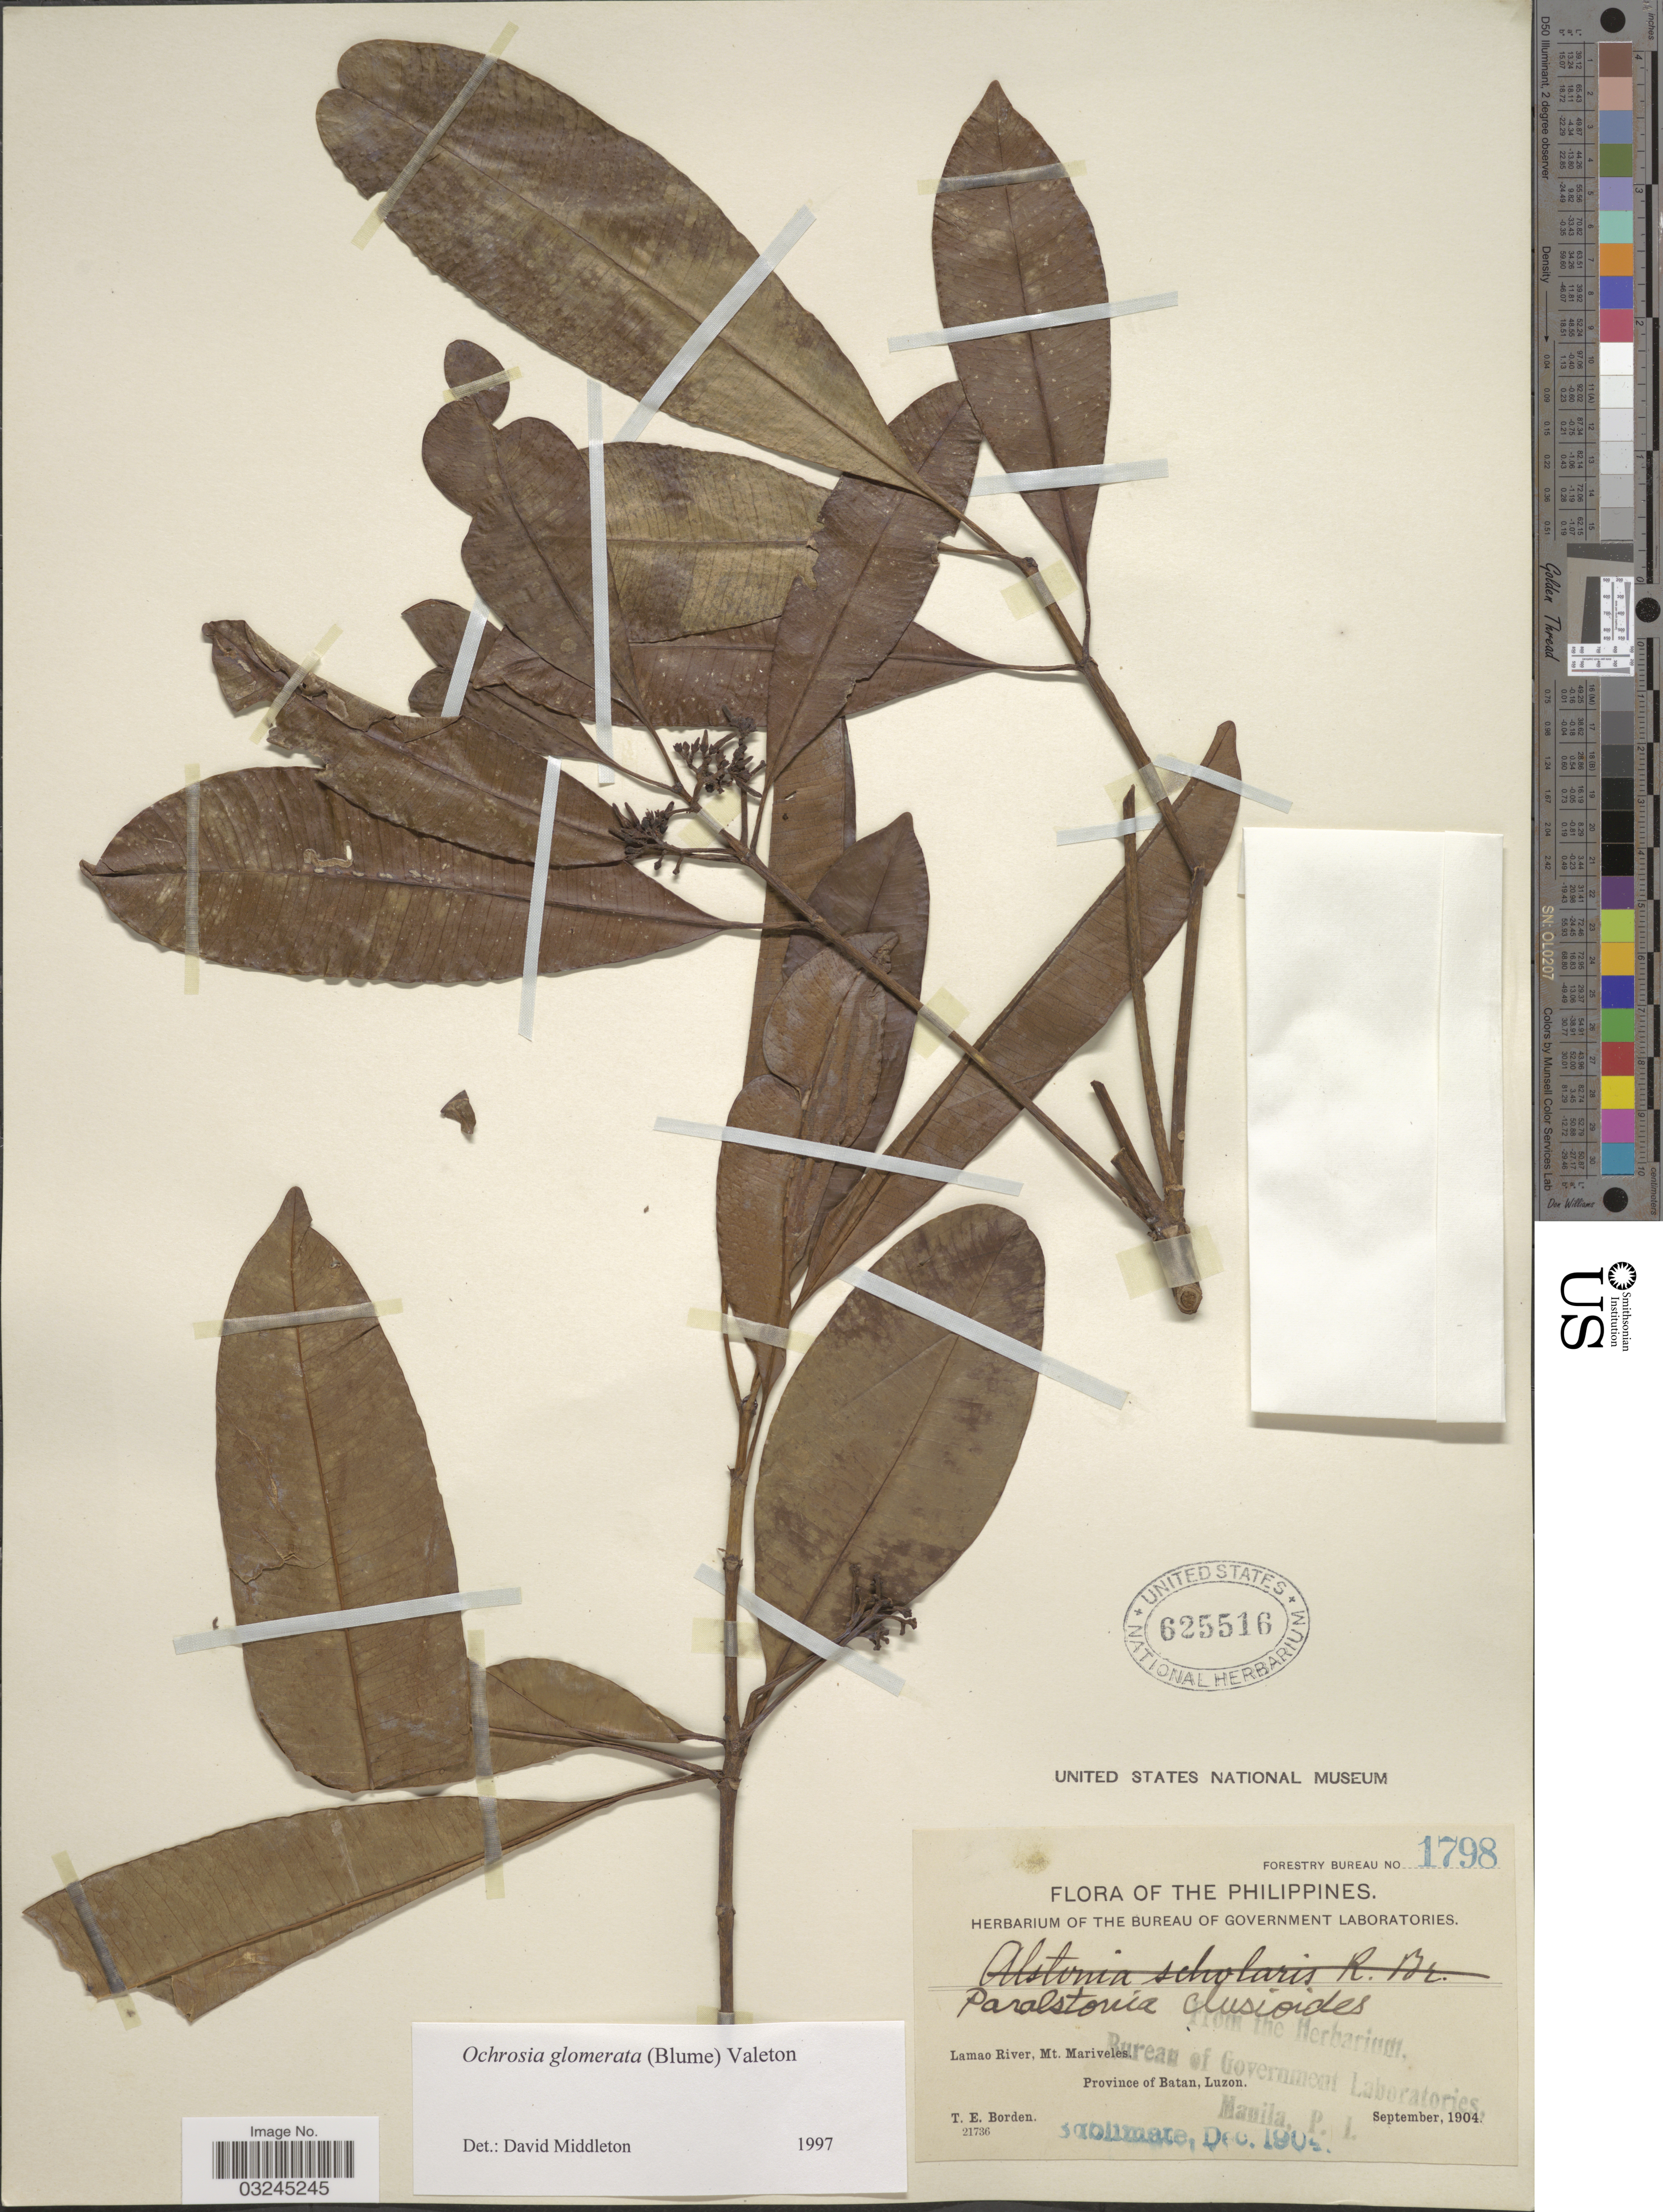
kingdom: Plantae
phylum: Tracheophyta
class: Magnoliopsida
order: Gentianales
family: Apocynaceae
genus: Ochrosia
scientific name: Ochrosia glomerata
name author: (Blume) F. Muell.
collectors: T. E. Borden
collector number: Forestry Bureau 1798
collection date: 1904-09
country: Philippines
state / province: Cagayan Valley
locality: Lamao River, Mt. Mariveles, Province of Batan, Luzon.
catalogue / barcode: US 625516